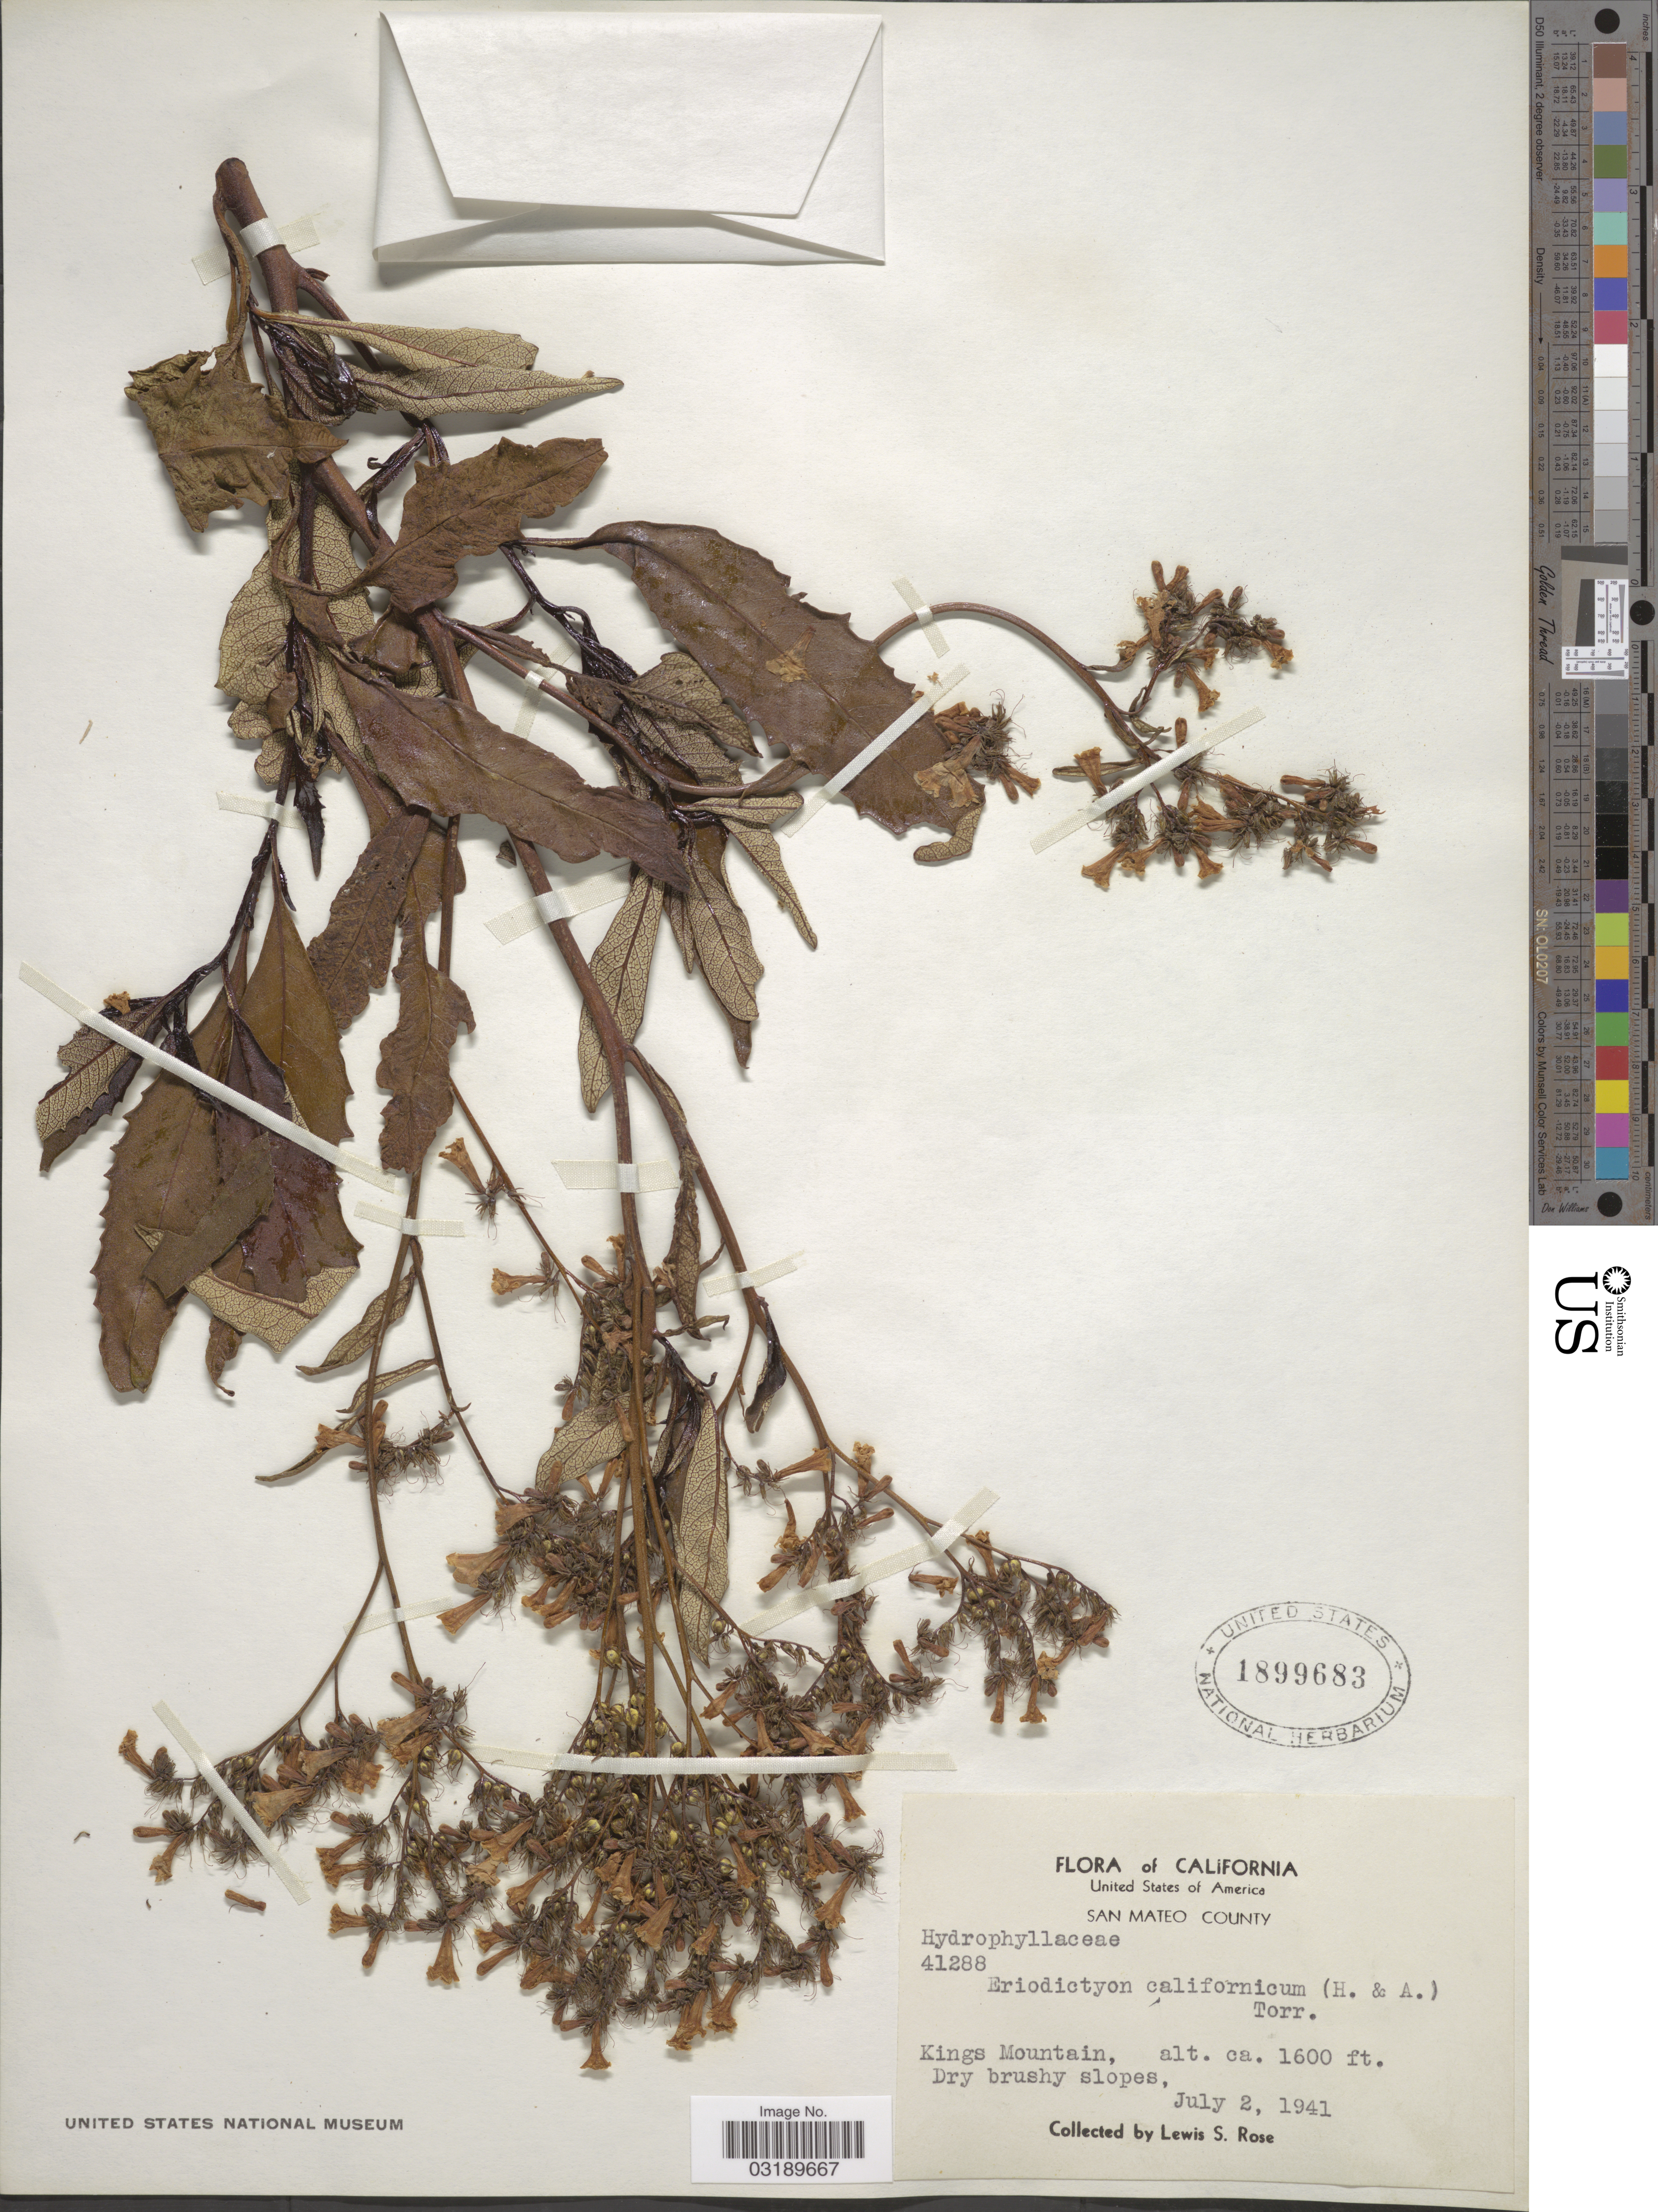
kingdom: Plantae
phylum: Tracheophyta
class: Magnoliopsida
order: Boraginales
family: Namaceae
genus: Eriodictyon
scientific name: Eriodictyon californicum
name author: (Hook. & Arn.) Torr.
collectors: L. S. Rose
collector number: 41288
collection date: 1941-07-02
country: United States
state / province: California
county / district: San Mateo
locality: United States of America. San Mateo County. Kings Mountain.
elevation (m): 488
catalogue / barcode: US 1899683